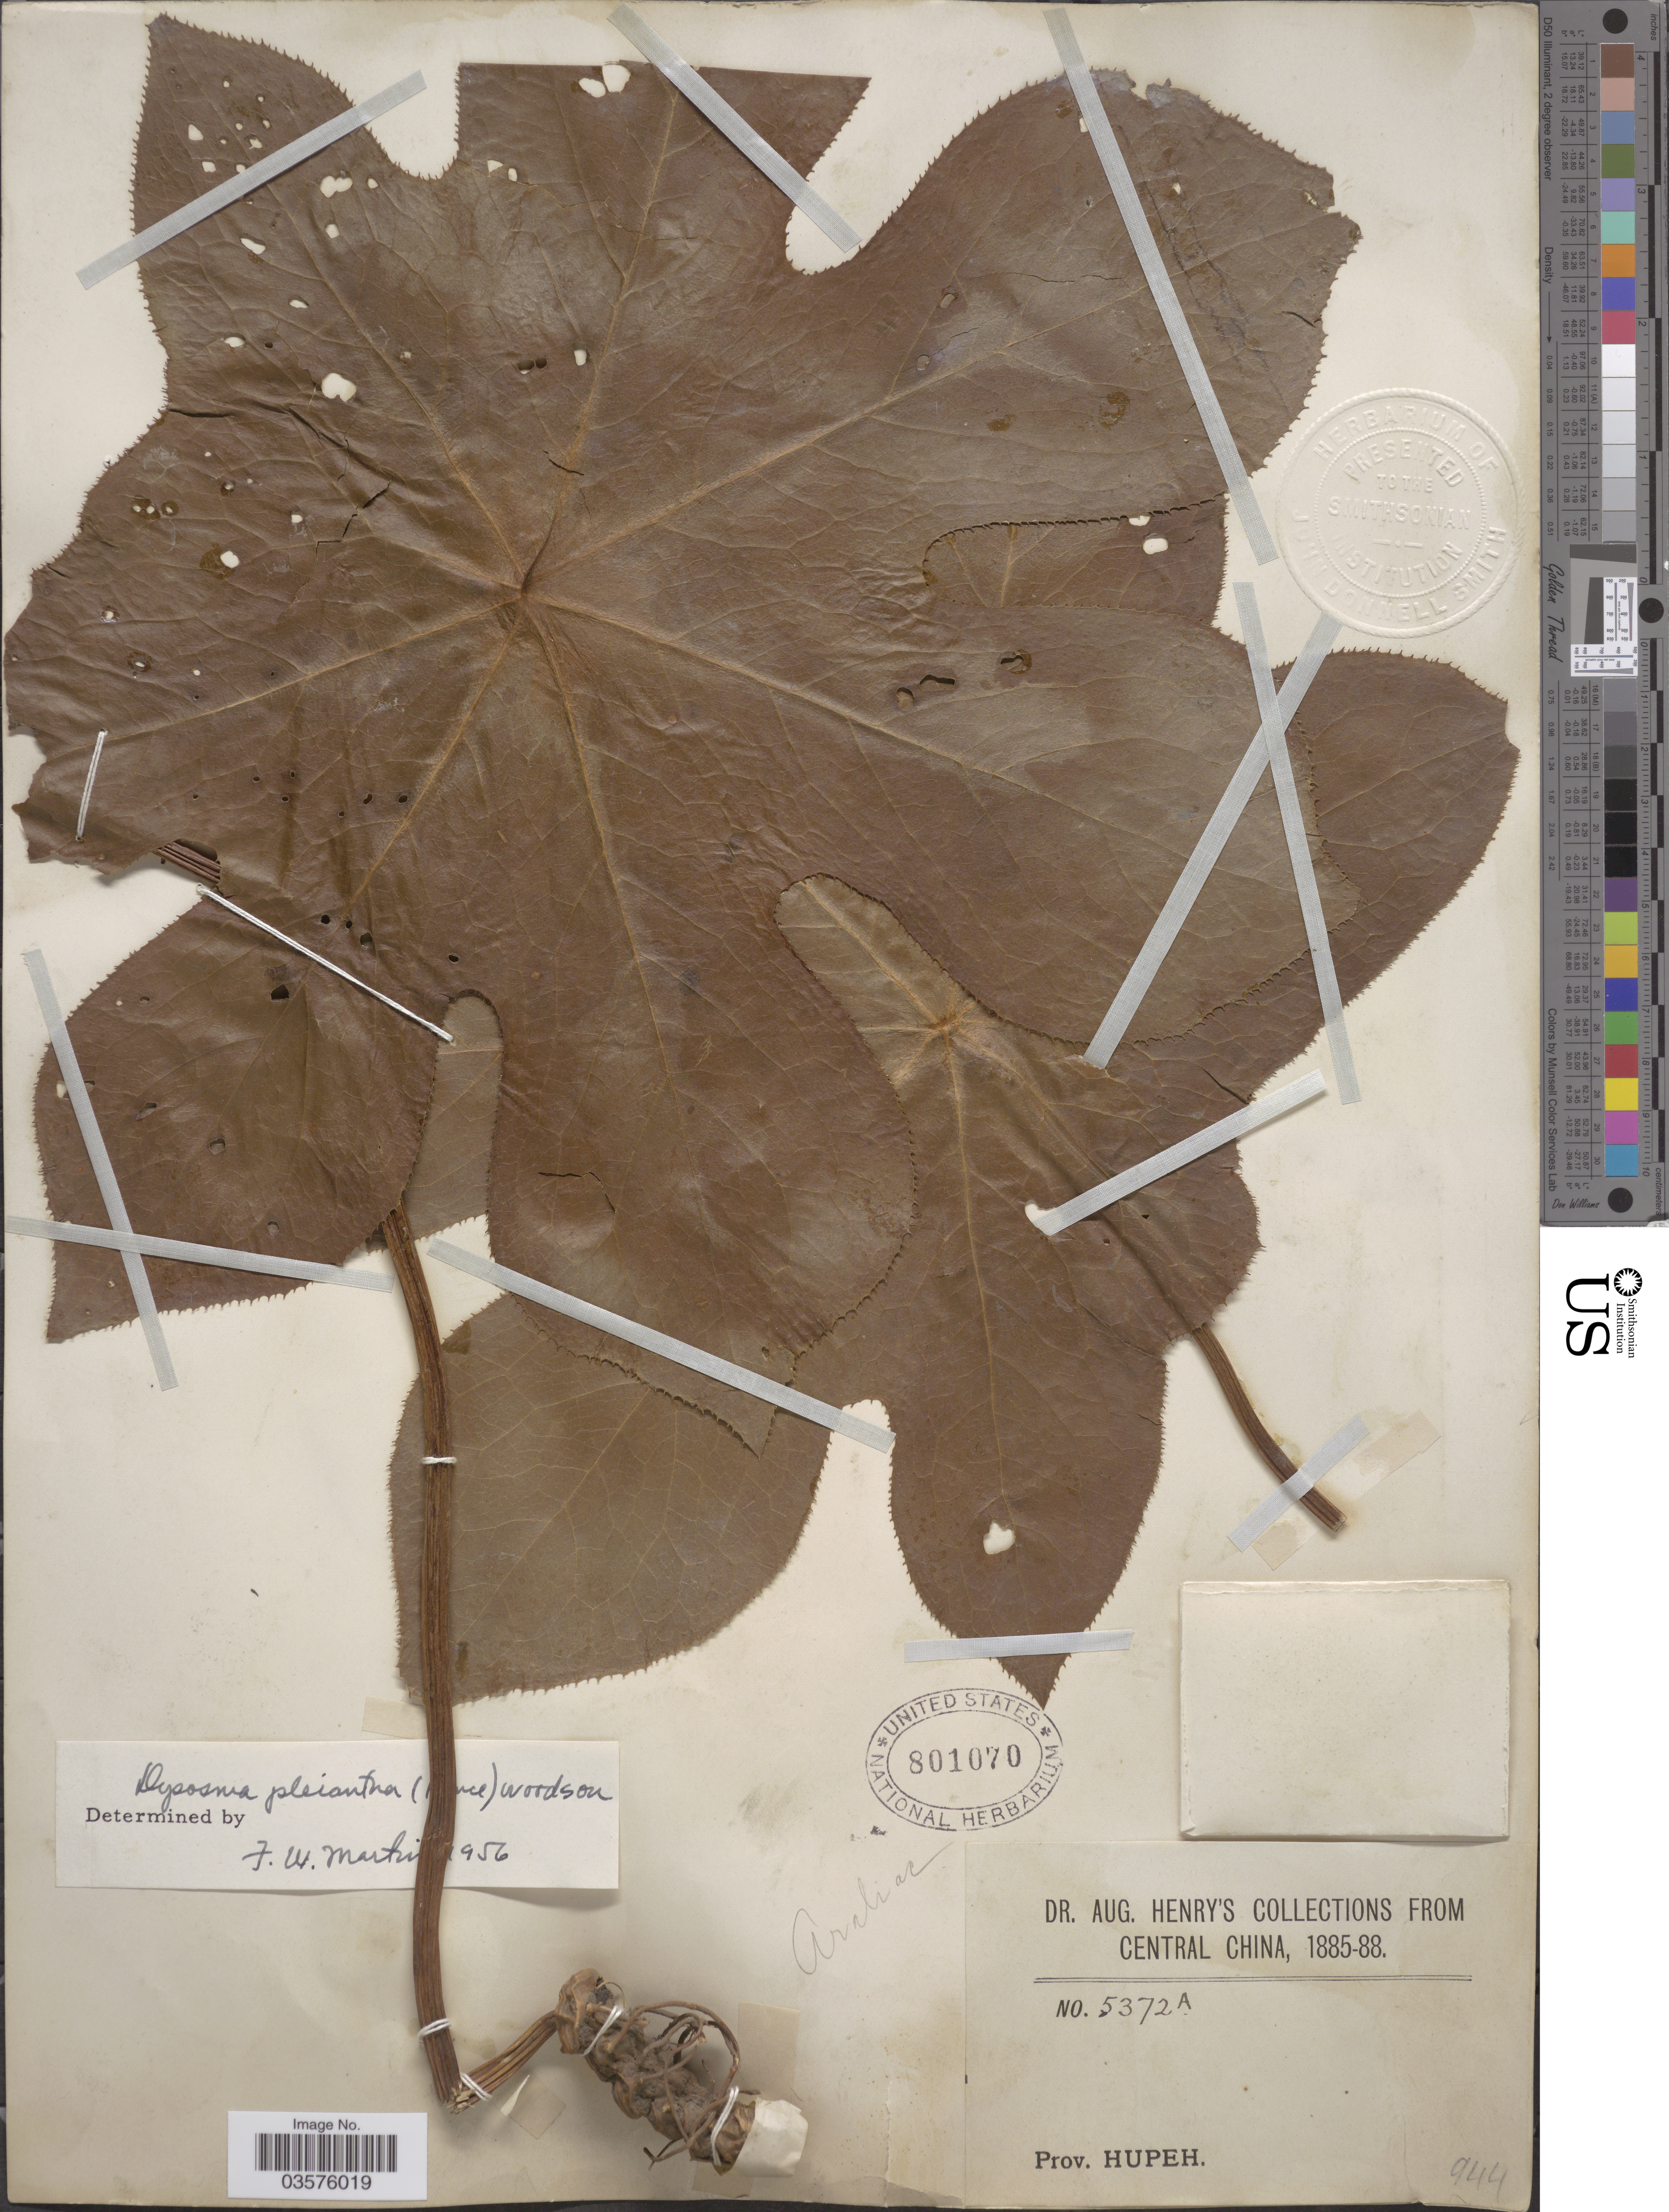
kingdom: Plantae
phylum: Tracheophyta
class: Magnoliopsida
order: Ranunculales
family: Berberidaceae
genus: Dysosma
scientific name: Dysosma pleiantha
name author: (Hance) Woodson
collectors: A. Henry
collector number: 5372 A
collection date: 1885/1888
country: China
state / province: Hubei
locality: Central China. Prov. Hupeh.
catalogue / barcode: US 801070